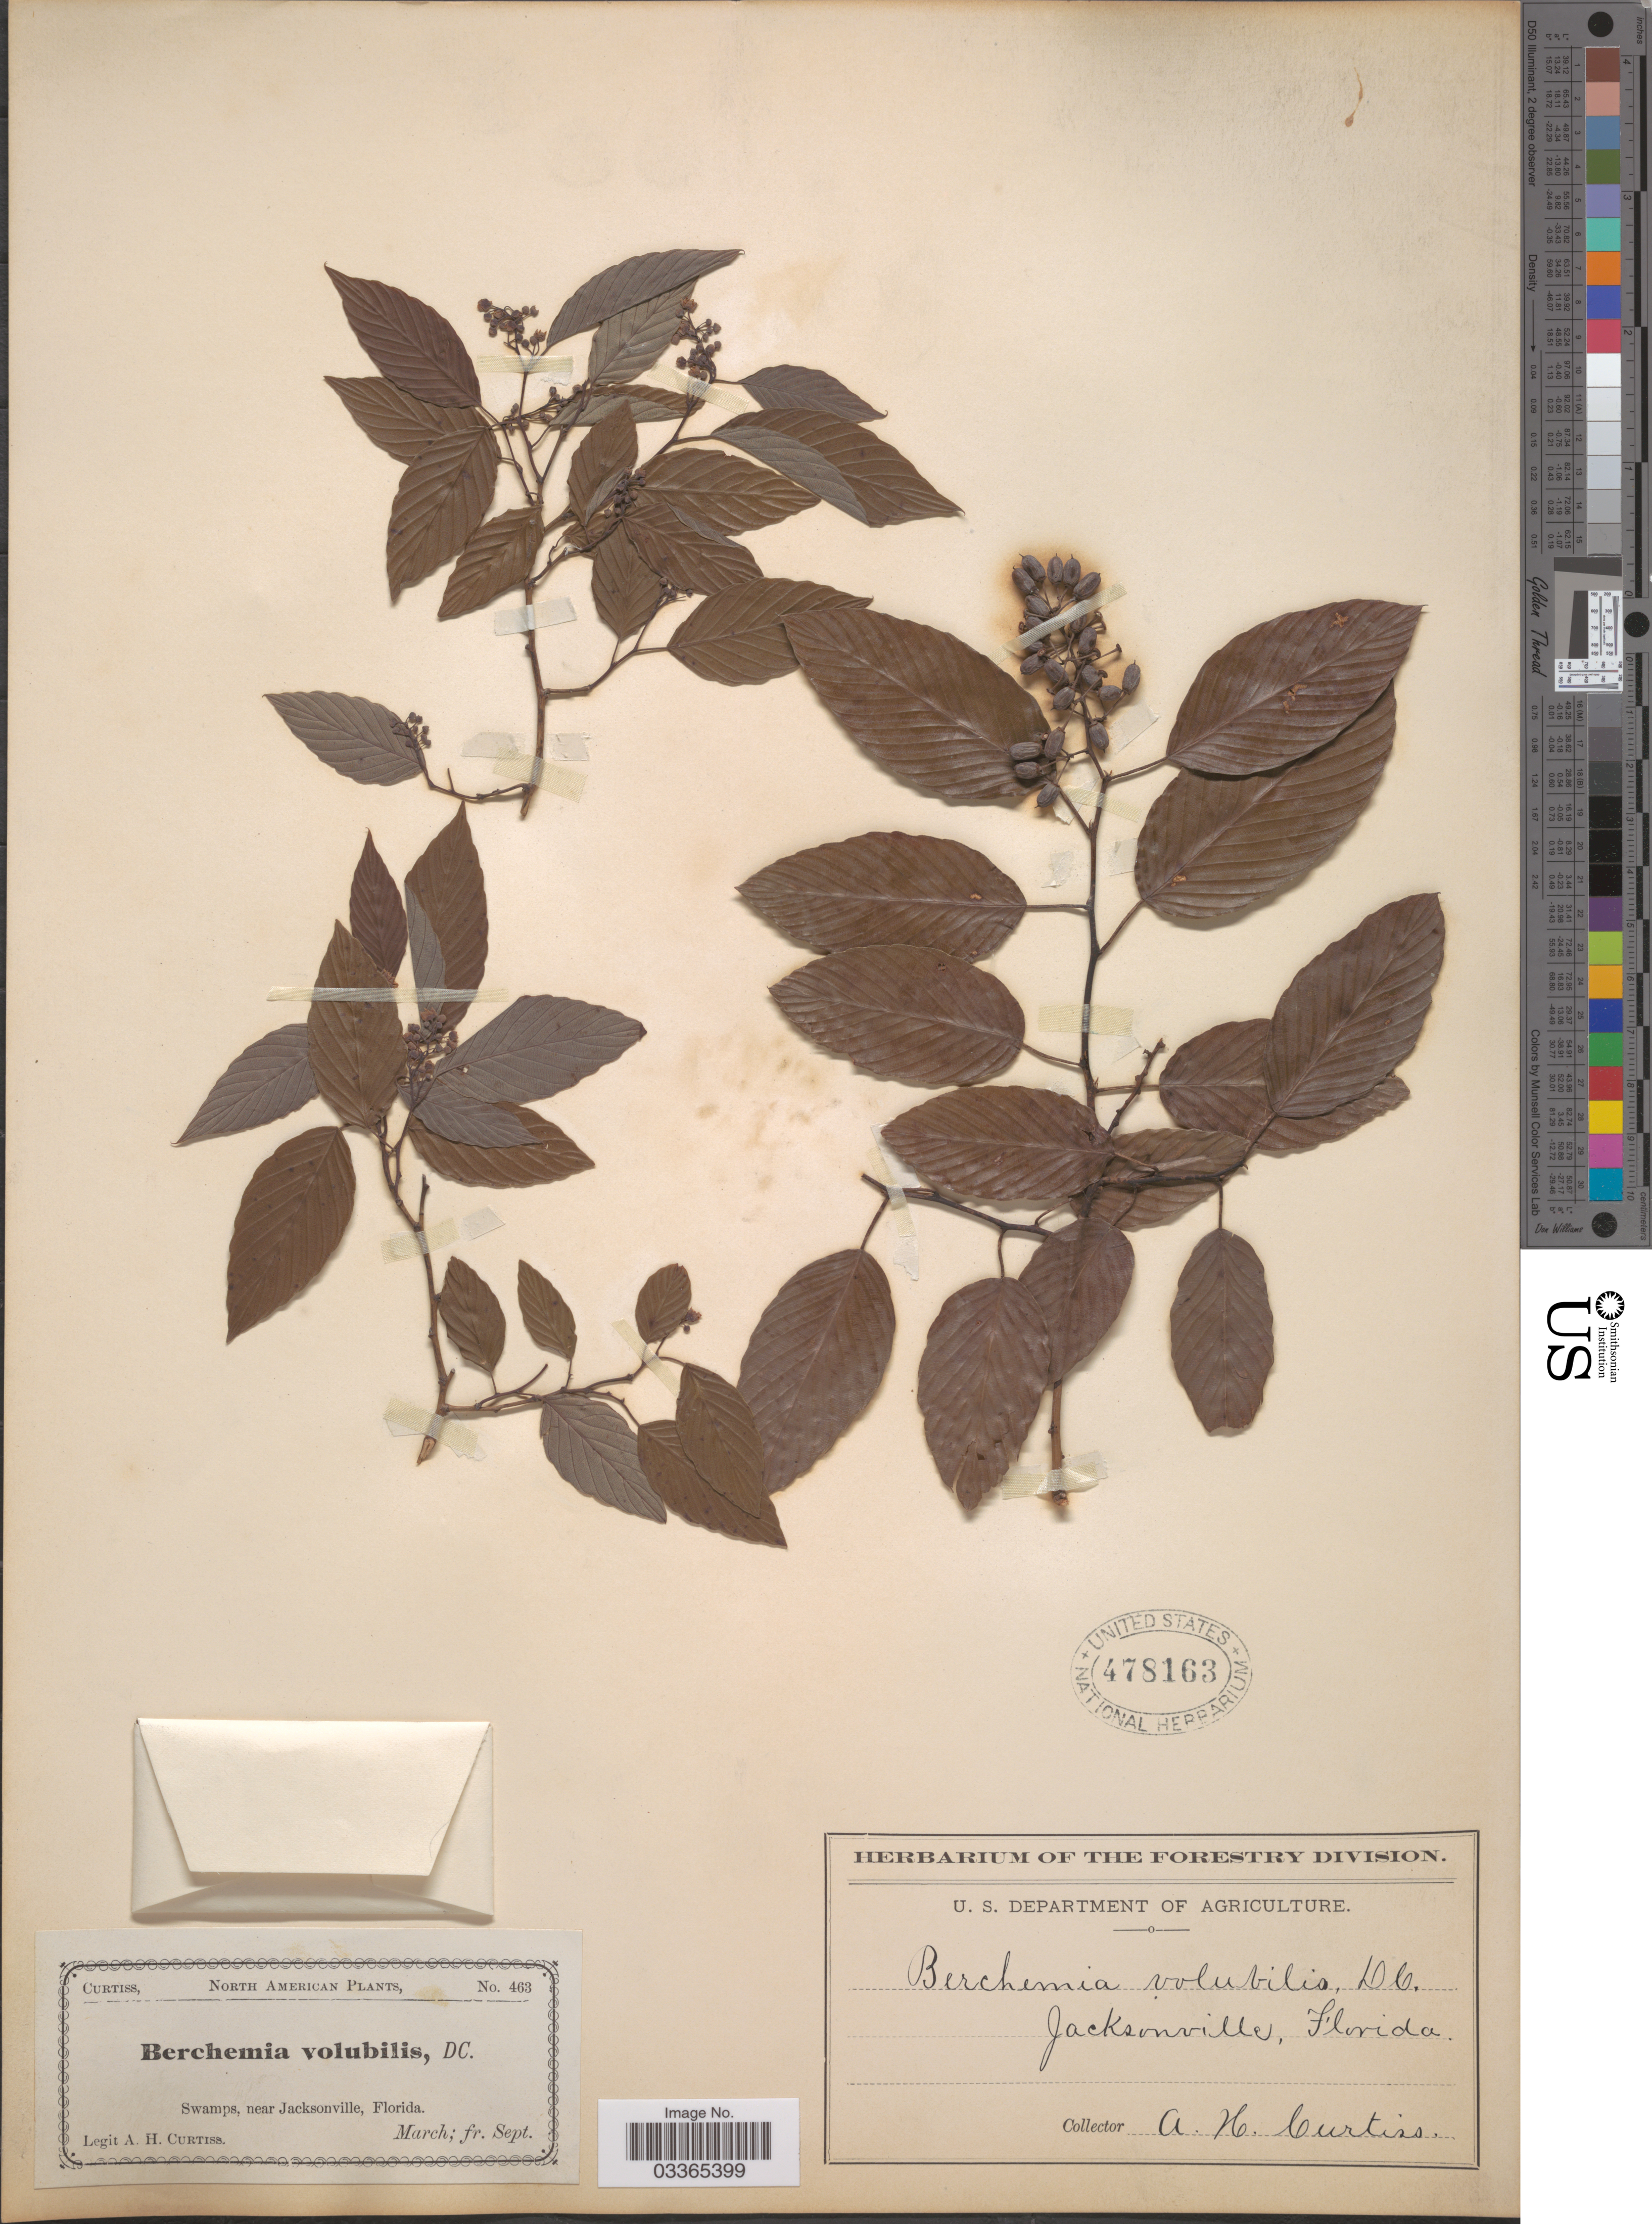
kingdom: Plantae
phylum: Tracheophyta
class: Magnoliopsida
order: Rosales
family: Rhamnaceae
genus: Berchemia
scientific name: Berchemia scandens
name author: (Hill) K. Koch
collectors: A. H. Curtiss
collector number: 463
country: United States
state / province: Florida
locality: Swamps, near Jacksonville.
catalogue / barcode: US 478163